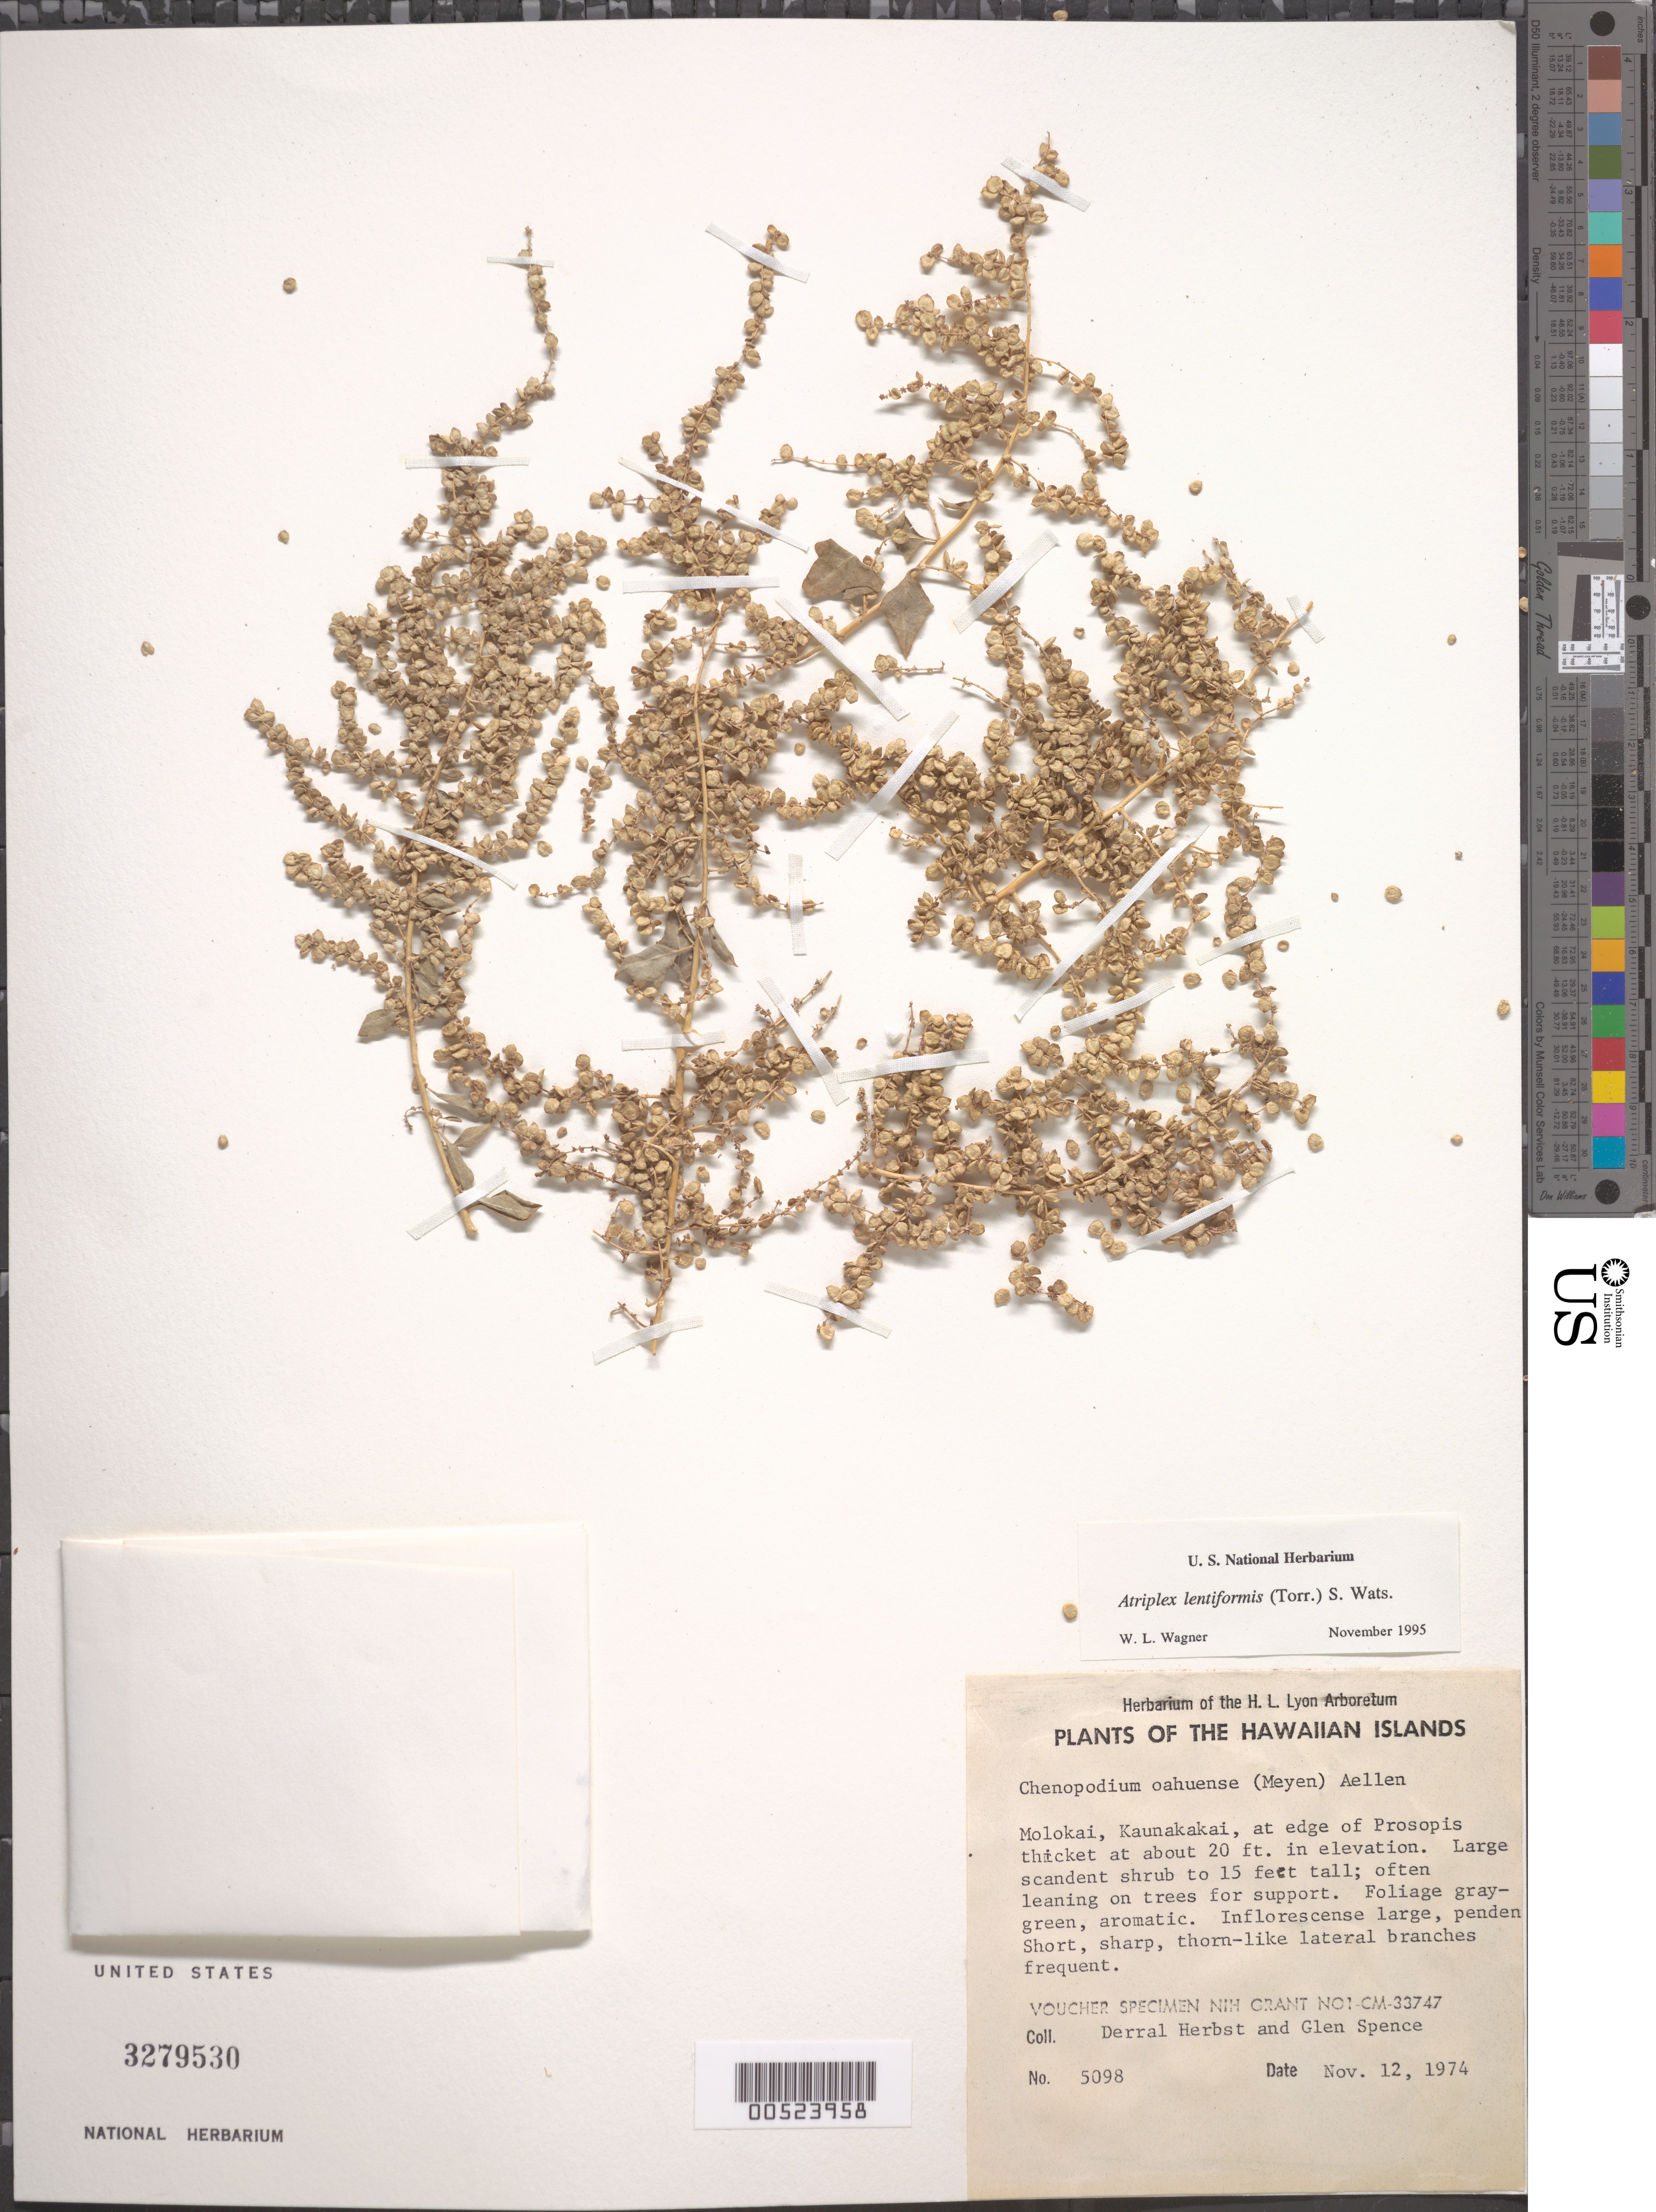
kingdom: Plantae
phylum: Tracheophyta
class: Magnoliopsida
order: Caryophyllales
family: Amaranthaceae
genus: Atriplex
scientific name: Atriplex lentiformis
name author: (Torr.) S. Watson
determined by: Wagner, W. L., (BOT), Smithsonian Institution - National Museum of Natural History (UNITED STATES)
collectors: D. R. Herbst & G. Spence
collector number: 5098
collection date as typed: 12 Nov 1974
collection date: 1974-11-12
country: United States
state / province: Hawaii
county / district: Maui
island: Moloka'i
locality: Kaunakakai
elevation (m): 6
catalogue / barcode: US 3279530